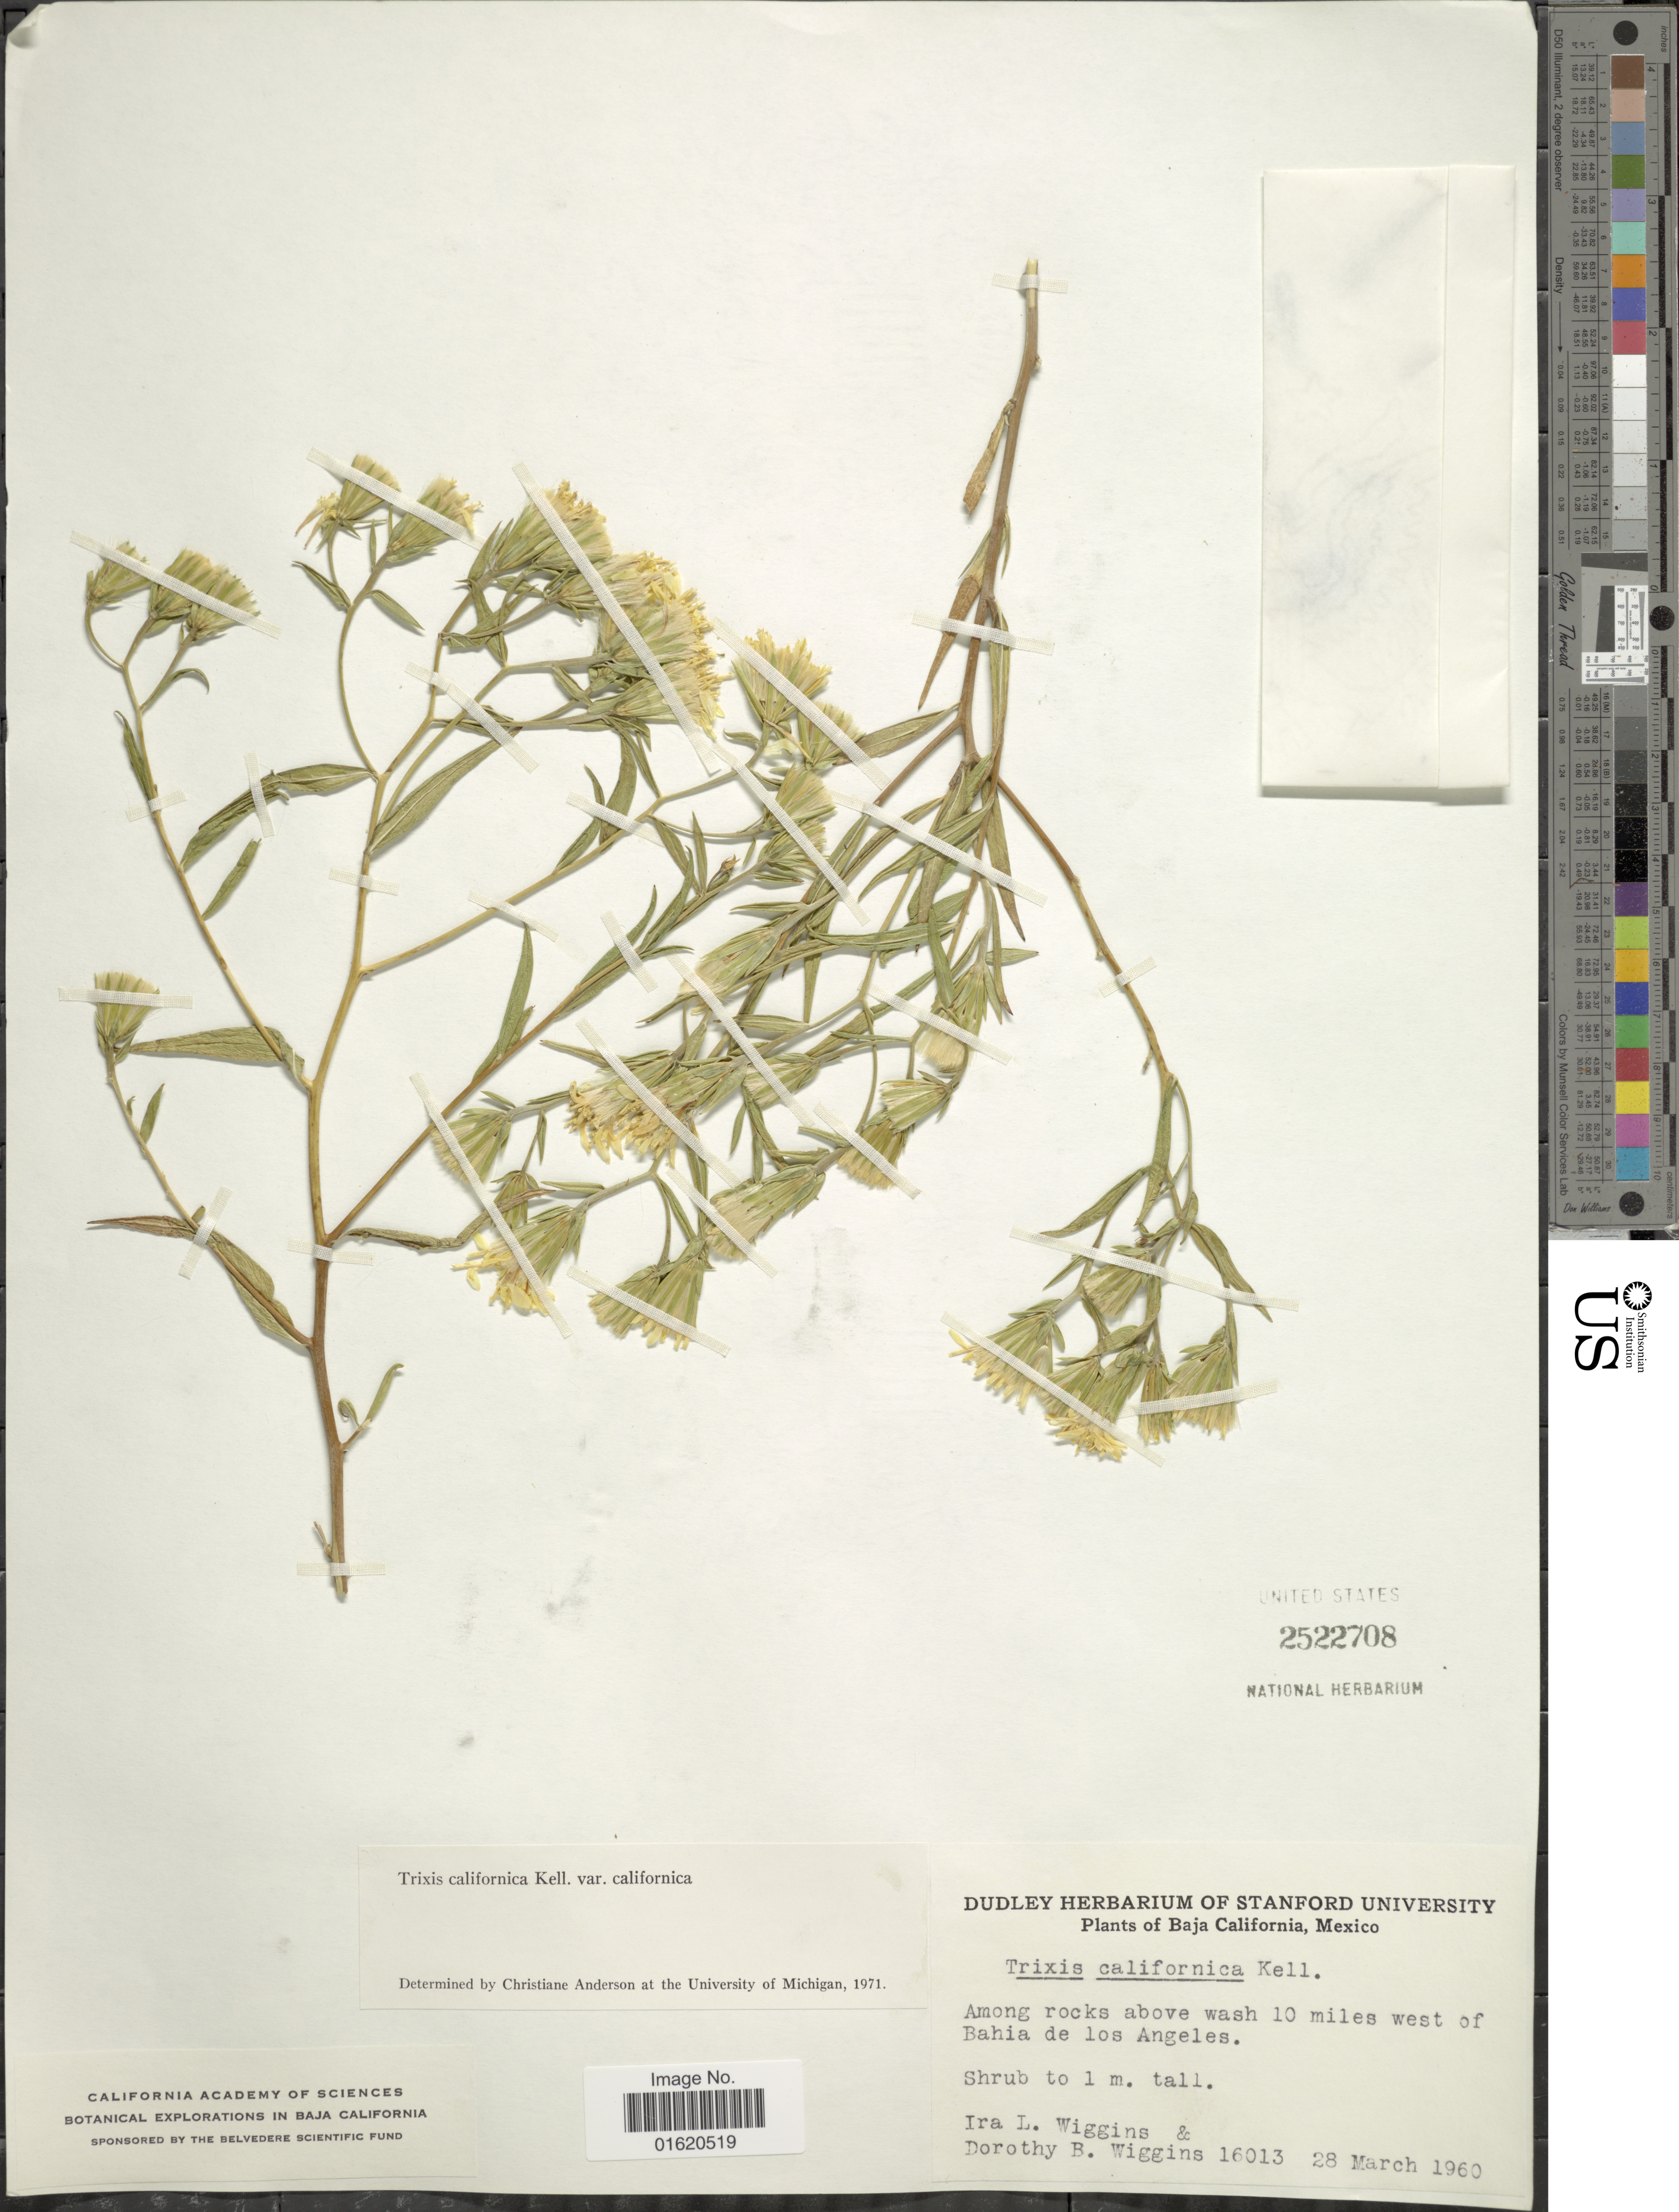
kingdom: Plantae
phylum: Tracheophyta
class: Magnoliopsida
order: Asterales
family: Asteraceae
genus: Trixis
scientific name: Trixis californica var. californica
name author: Kellogg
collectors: I. L. Wiggins & D. B. Wiggins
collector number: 16013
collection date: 1960-03-28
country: Mexico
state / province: Baja California Norte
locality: Among rocks above wash 10 miles west of Bahia de los Angeles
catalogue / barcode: US 2522708